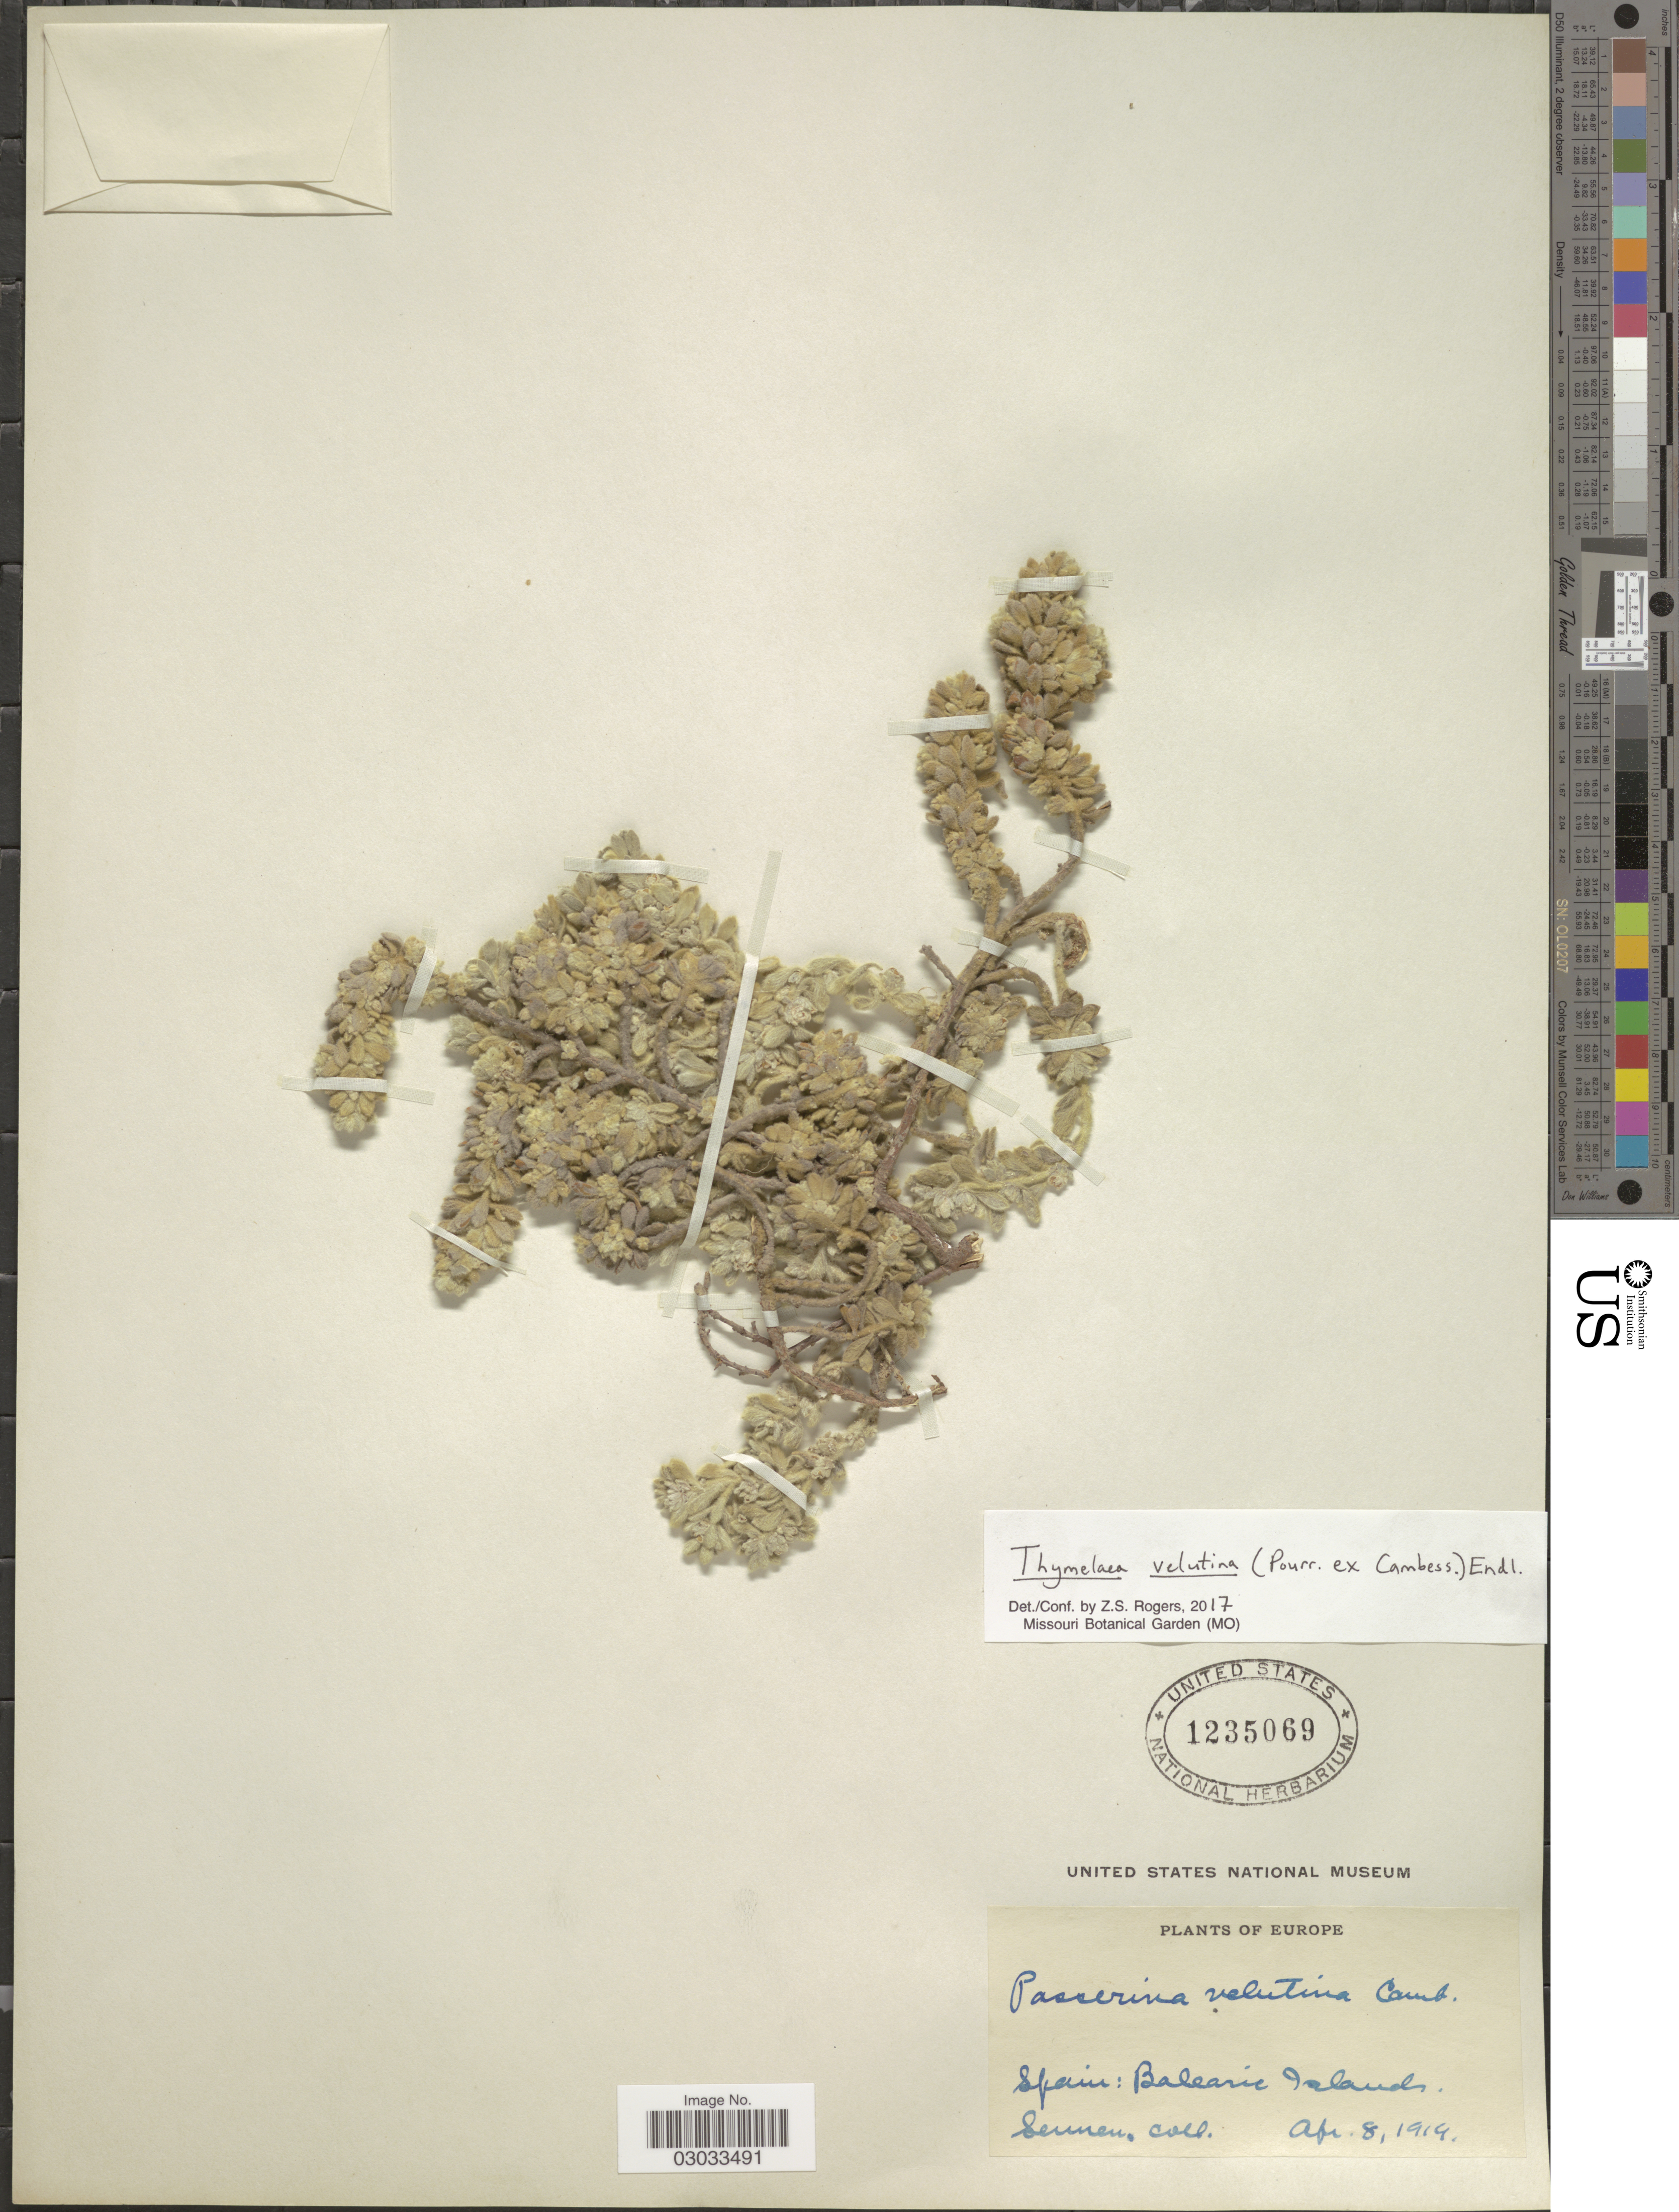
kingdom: Plantae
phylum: Tracheophyta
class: Magnoliopsida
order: Malvales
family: Thymelaeaceae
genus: Thymelaea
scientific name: Thymelaea velutina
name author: (Pourr. ex Cambess.) Endl.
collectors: E. Sennen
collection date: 1919-04-08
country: Spain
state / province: Islas Baleares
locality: Balearic Islands.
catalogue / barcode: US 1235069